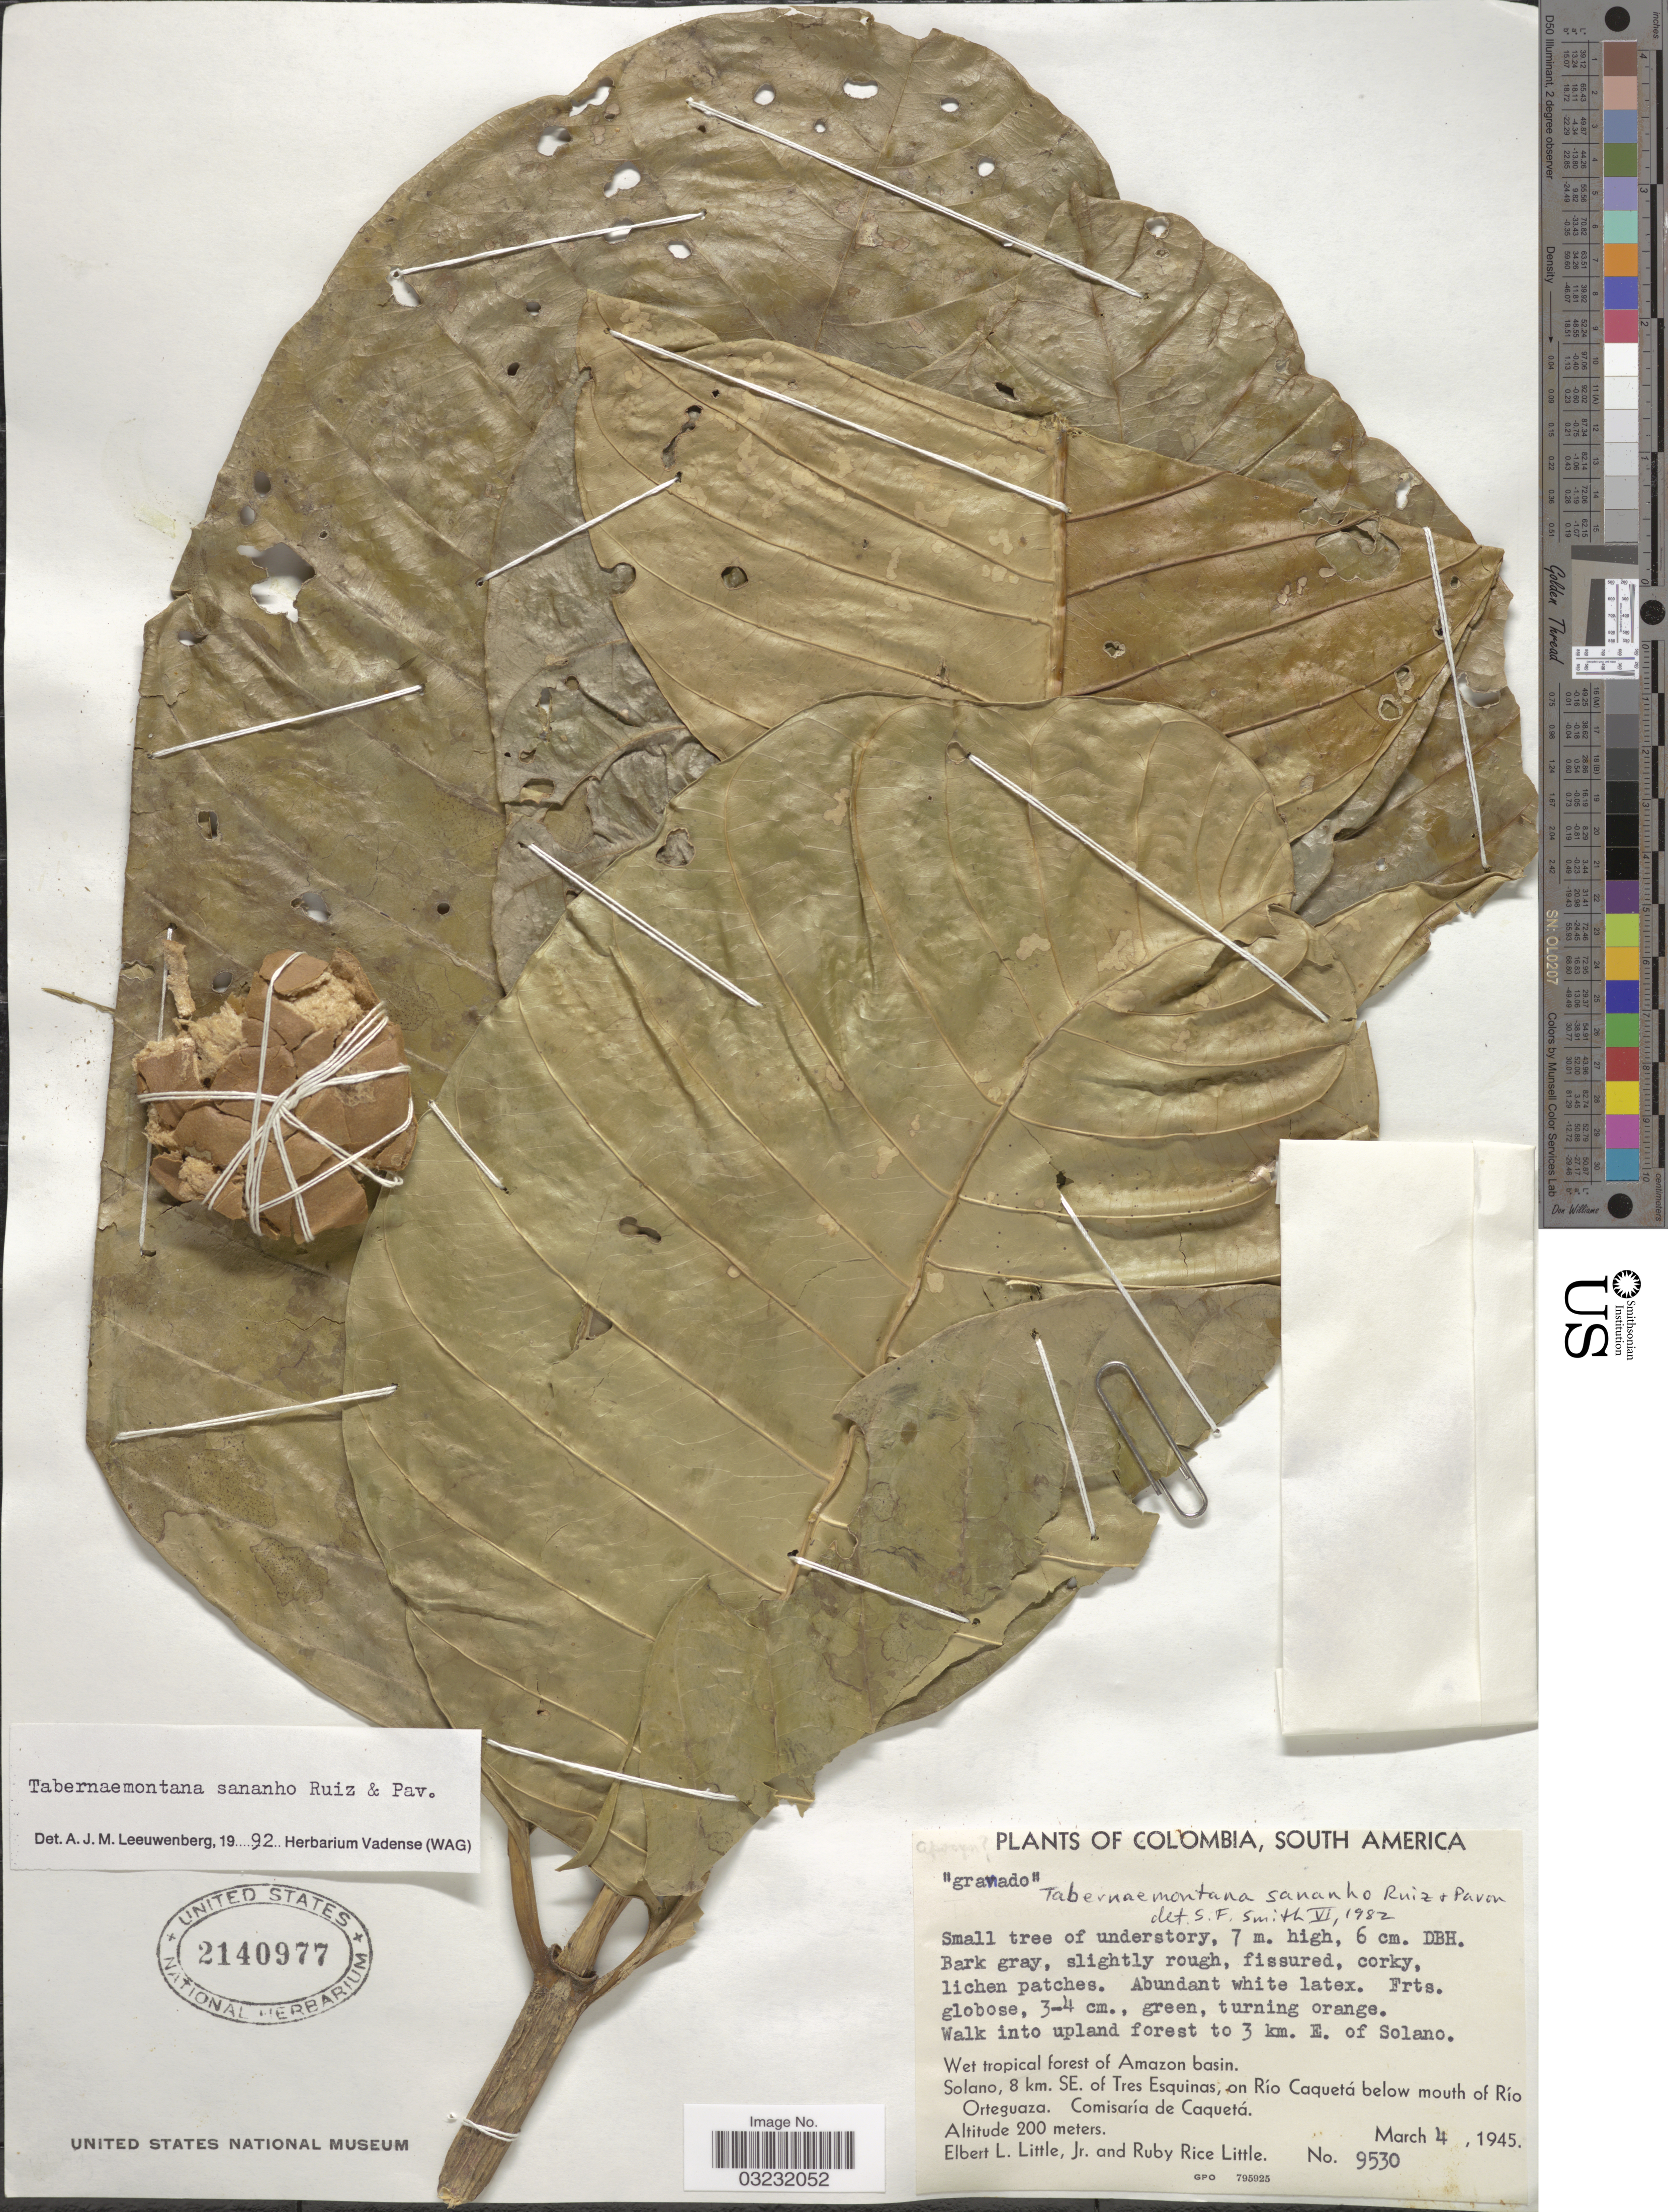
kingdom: Plantae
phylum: Tracheophyta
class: Magnoliopsida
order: Gentianales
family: Apocynaceae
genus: Tabernaemontana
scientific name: Tabernaemontana sananho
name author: Ruiz & Pav.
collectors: E. L. Little & R. R. Little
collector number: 9530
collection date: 1945-03-04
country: Colombia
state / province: Caquetá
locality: Walk into upland forest to 3 km. E. of Solano. Wet tropical forest of Amazon basin. Solano, 8 km. SE. of Tres Esquinas, on Río Caquetá below mouth of Río Orteguaza. Comisaría de Caquetá.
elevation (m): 200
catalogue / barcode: US 2140977